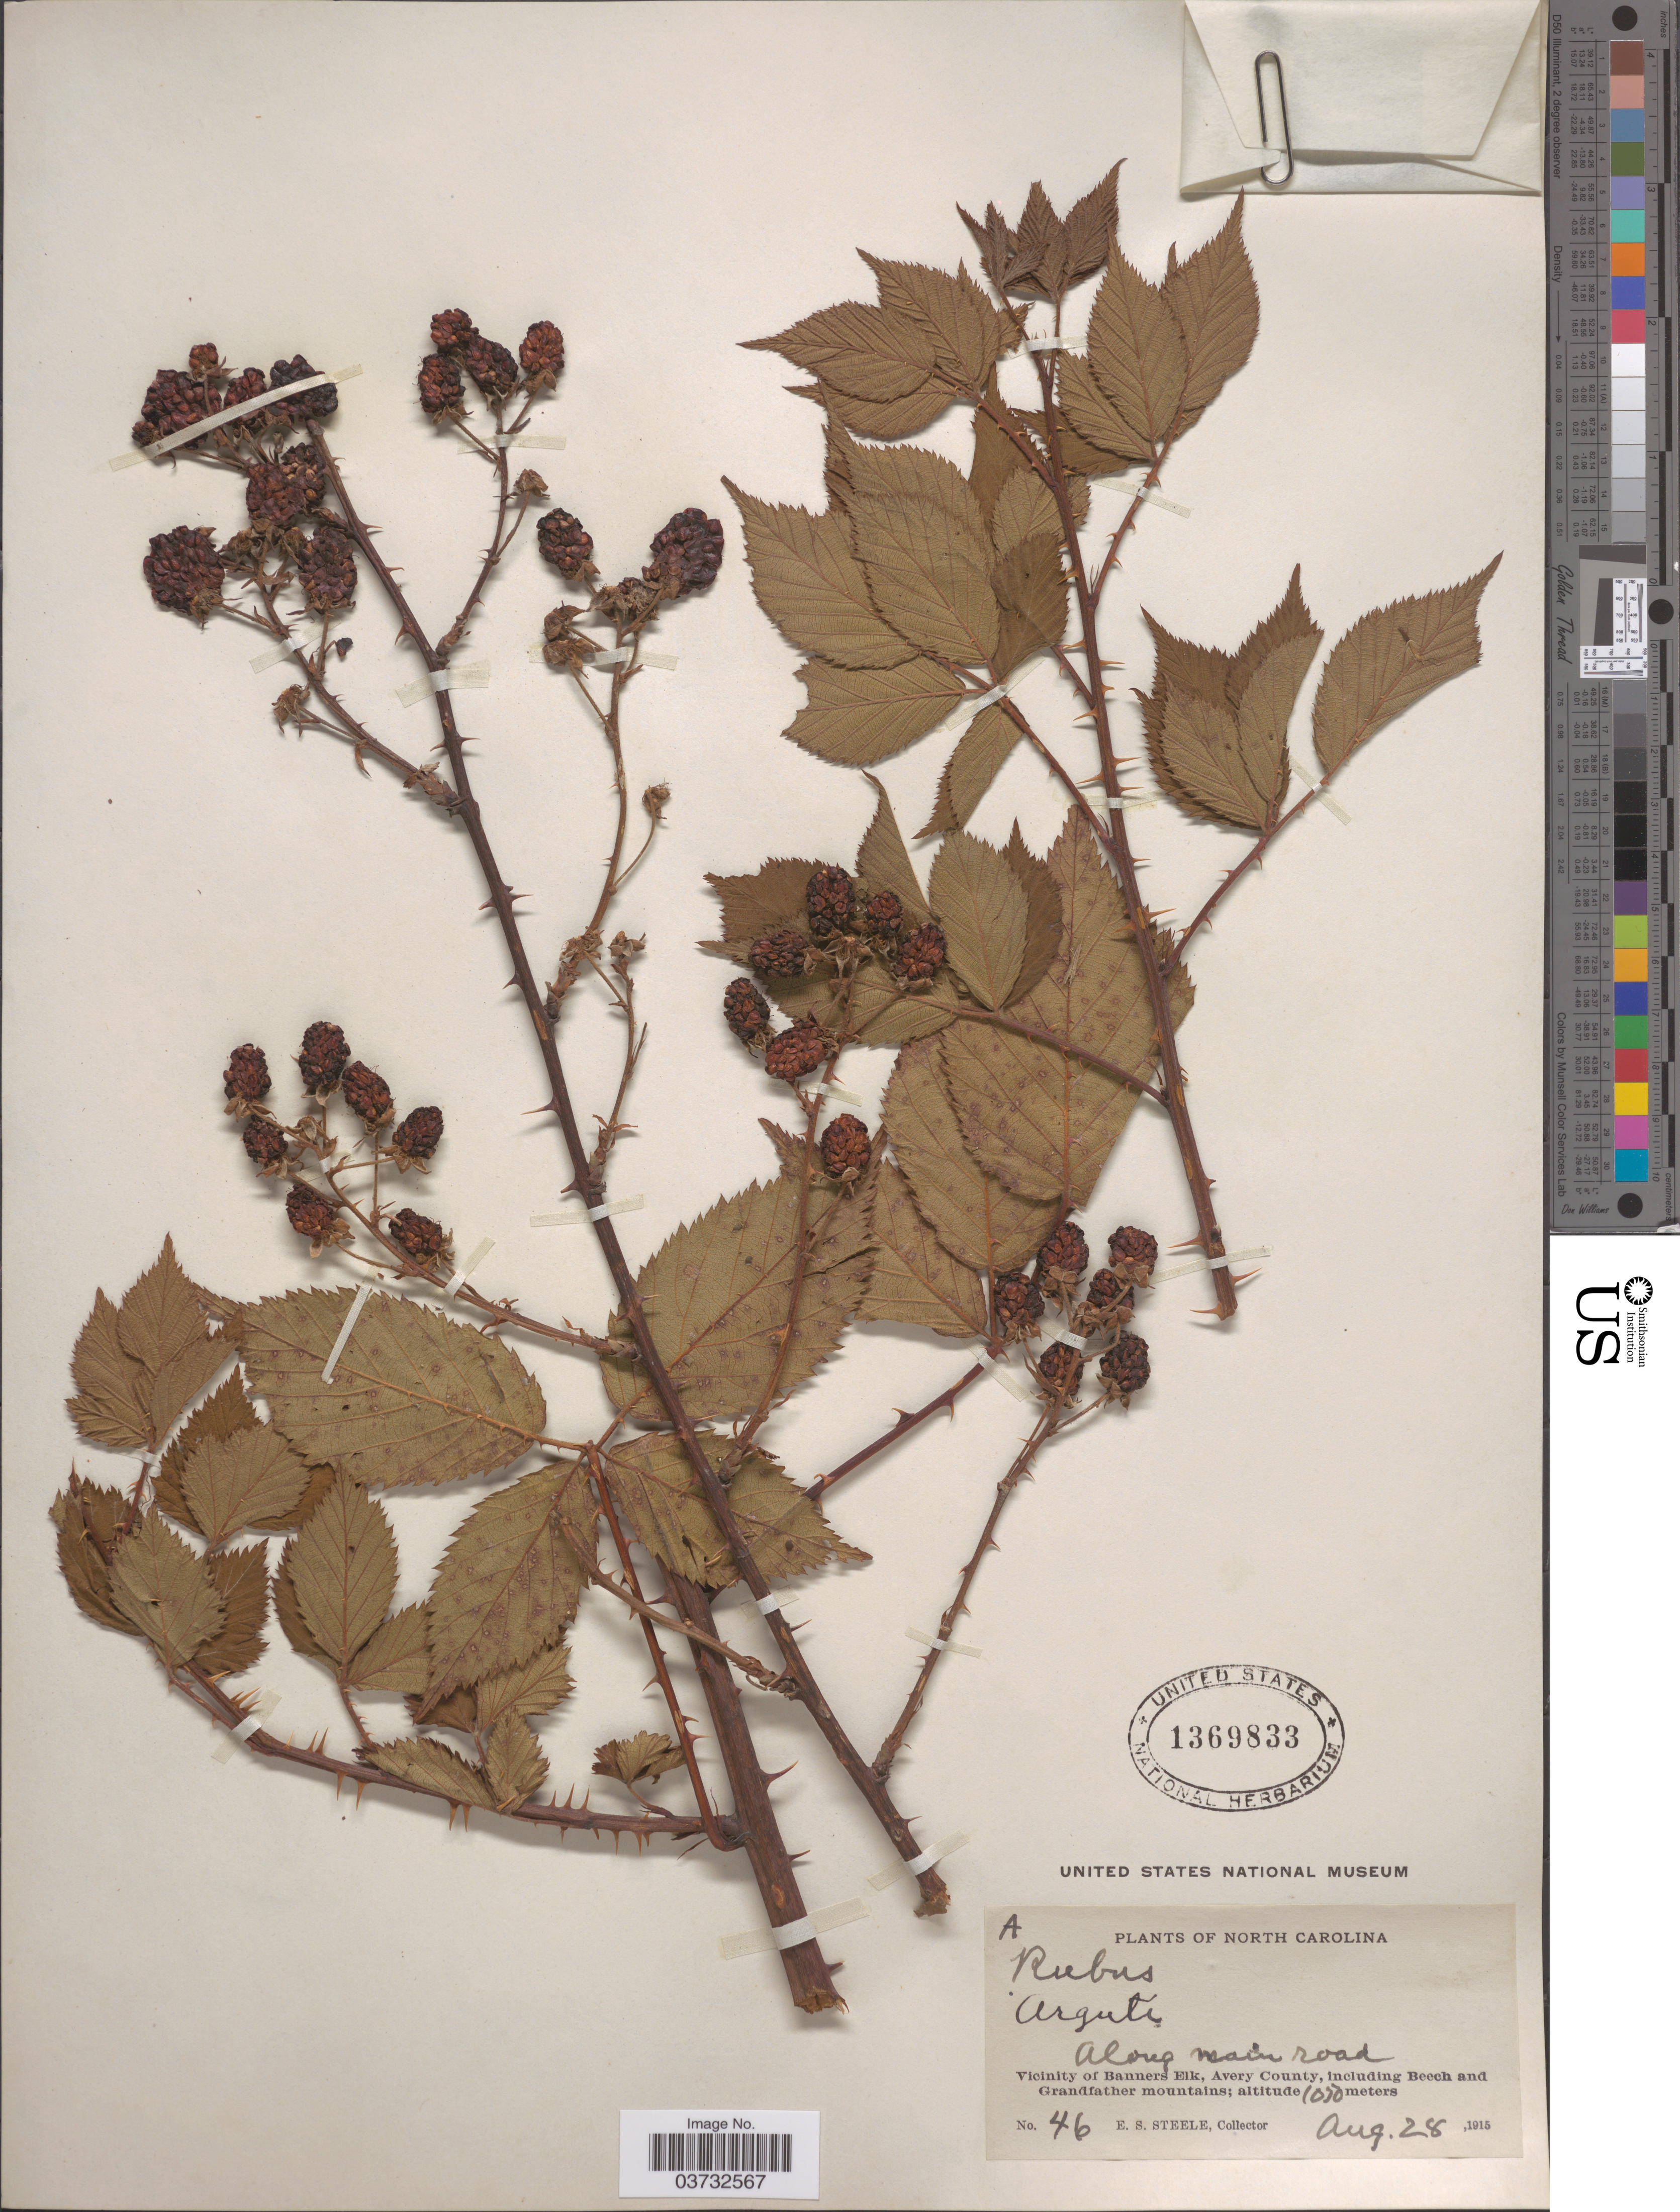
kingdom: Plantae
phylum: Tracheophyta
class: Magnoliopsida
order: Rosales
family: Rosaceae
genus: Rubus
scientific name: Rubus sp.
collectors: E. Steele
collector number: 46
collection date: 1915-08-28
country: United States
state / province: North Carolina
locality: Along main road. Vicinity of Banners Elk, Avery County, including Beech and Grandfather mountains.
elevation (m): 1050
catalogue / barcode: US 1369833